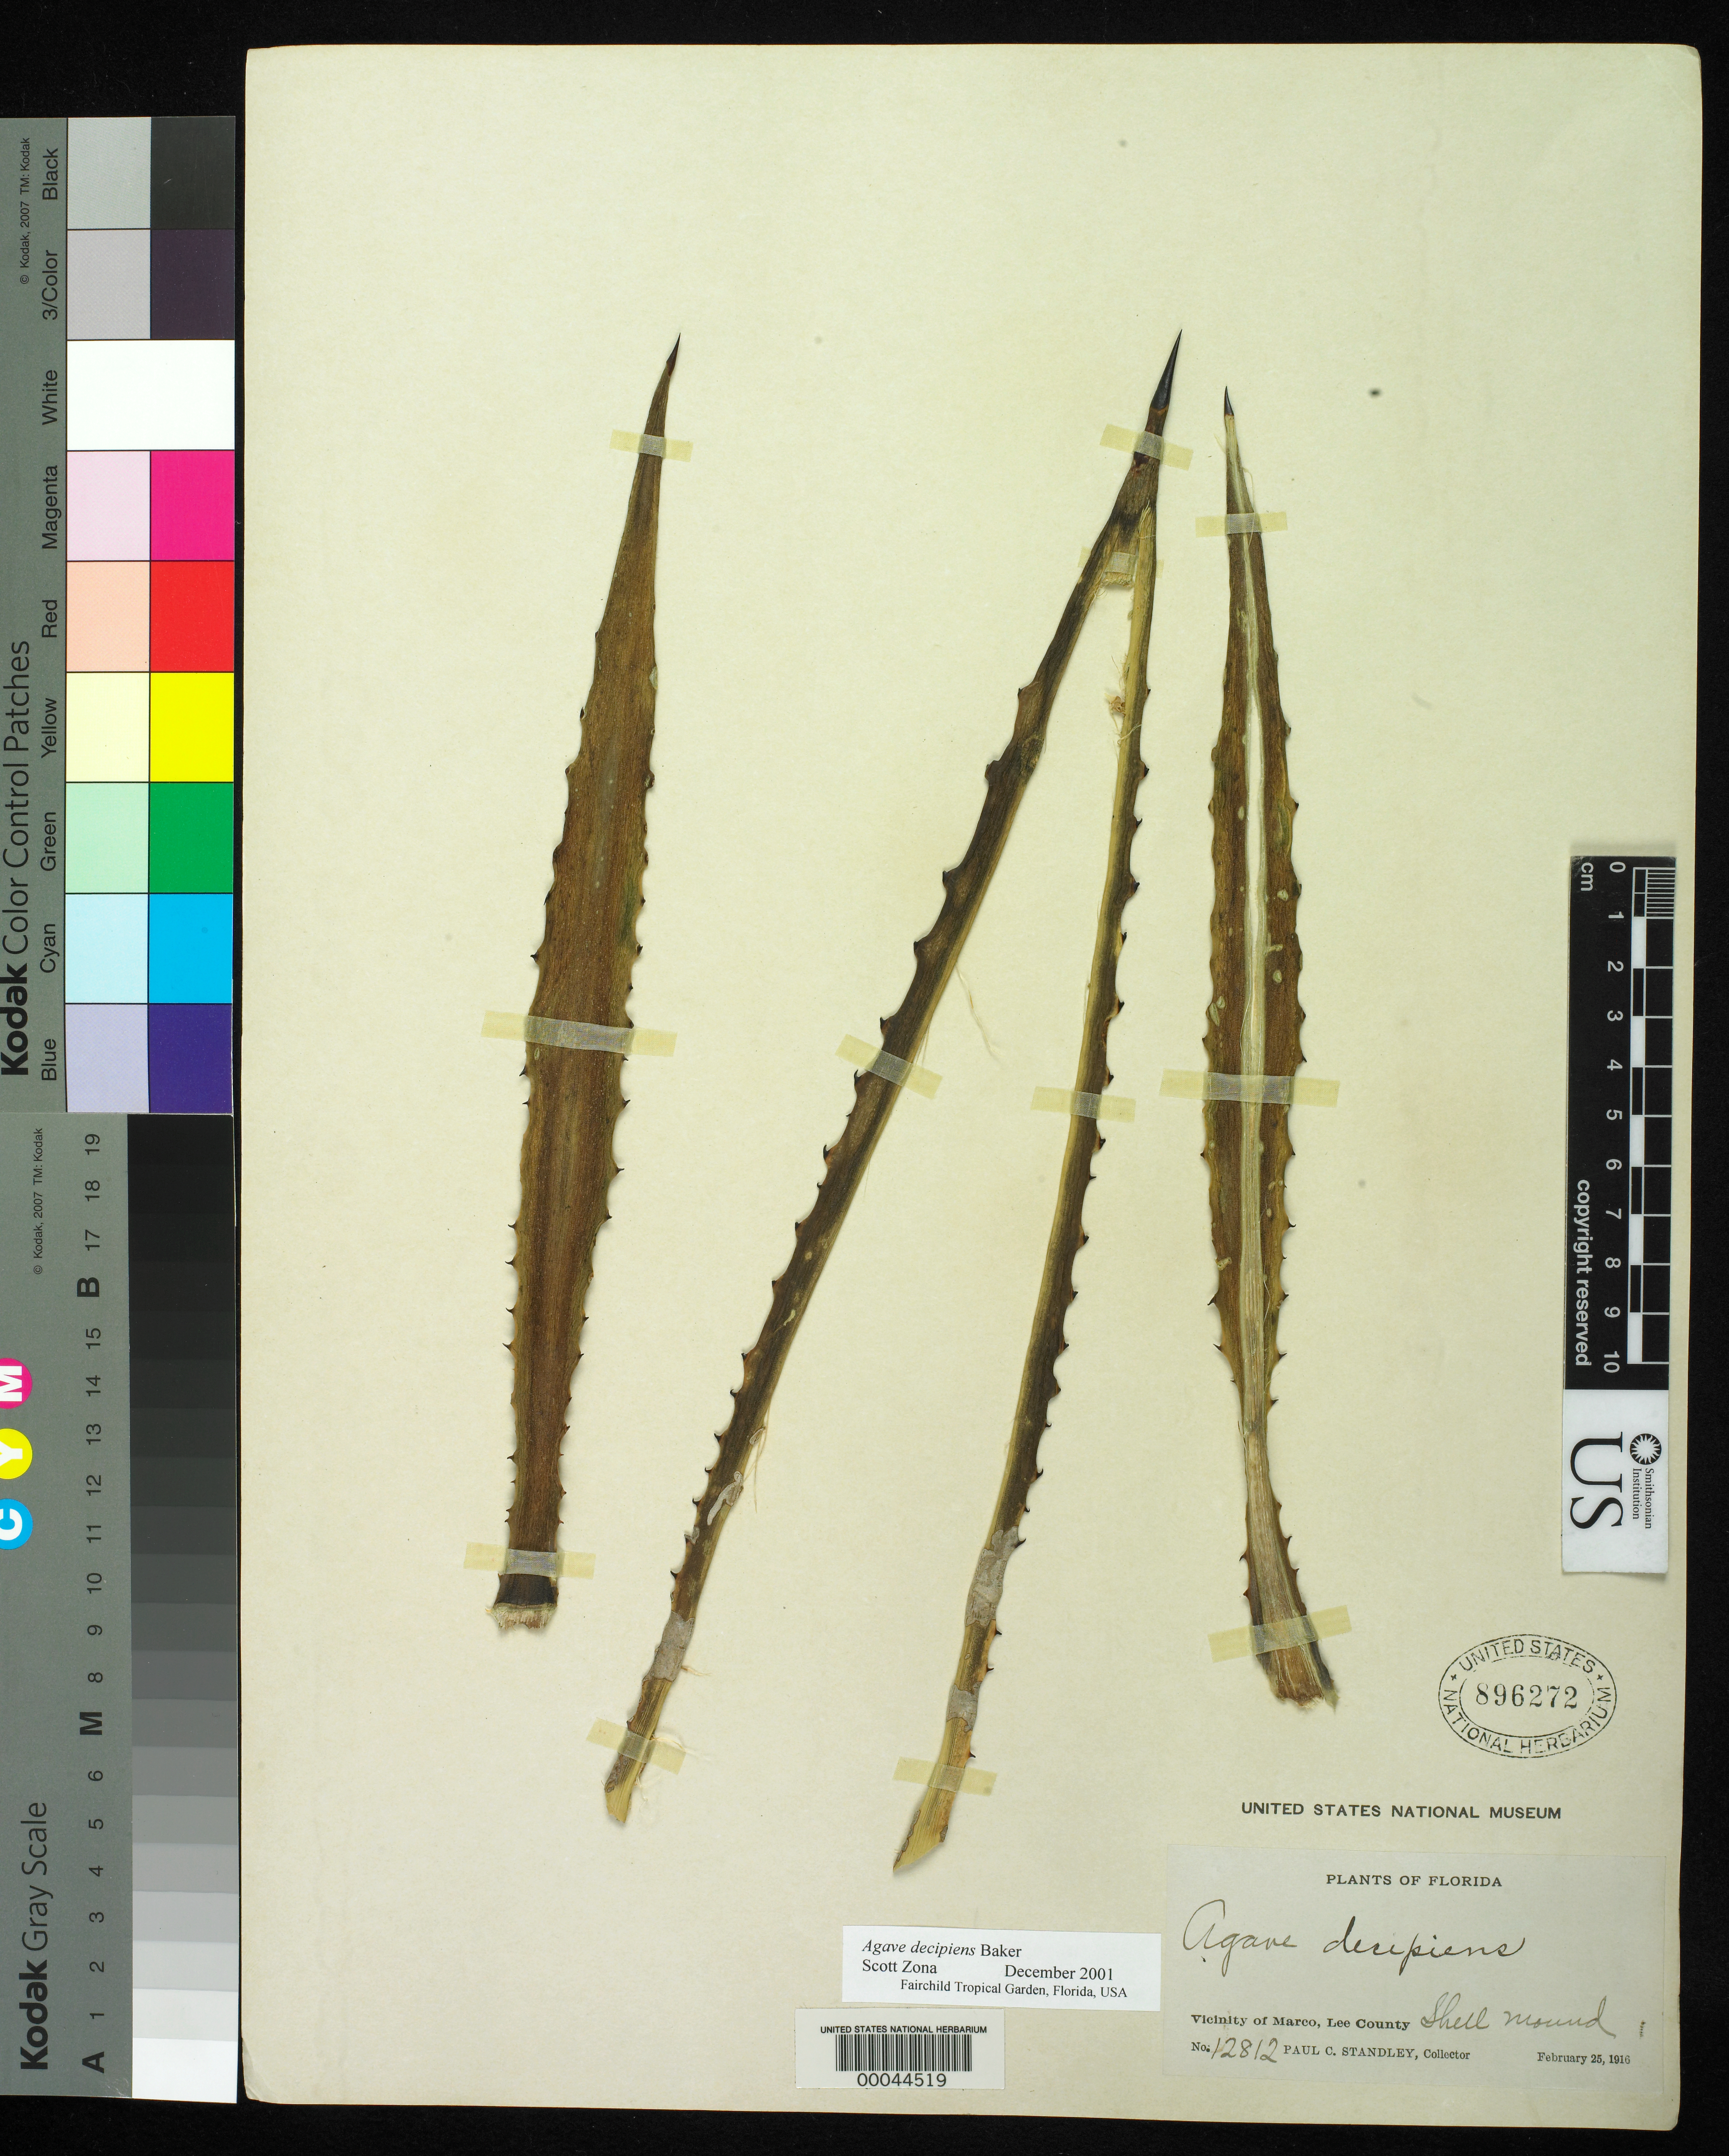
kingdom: Plantae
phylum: Tracheophyta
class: Liliopsida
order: Asparagales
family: Asparagaceae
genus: Agave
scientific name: Agave decipiens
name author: Baker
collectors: P. C. Standley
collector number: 12812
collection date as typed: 25 Feb 1916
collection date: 1916-02-25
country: United States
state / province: Florida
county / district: Lee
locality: Vicinity of marco; shell mound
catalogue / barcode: US 896272